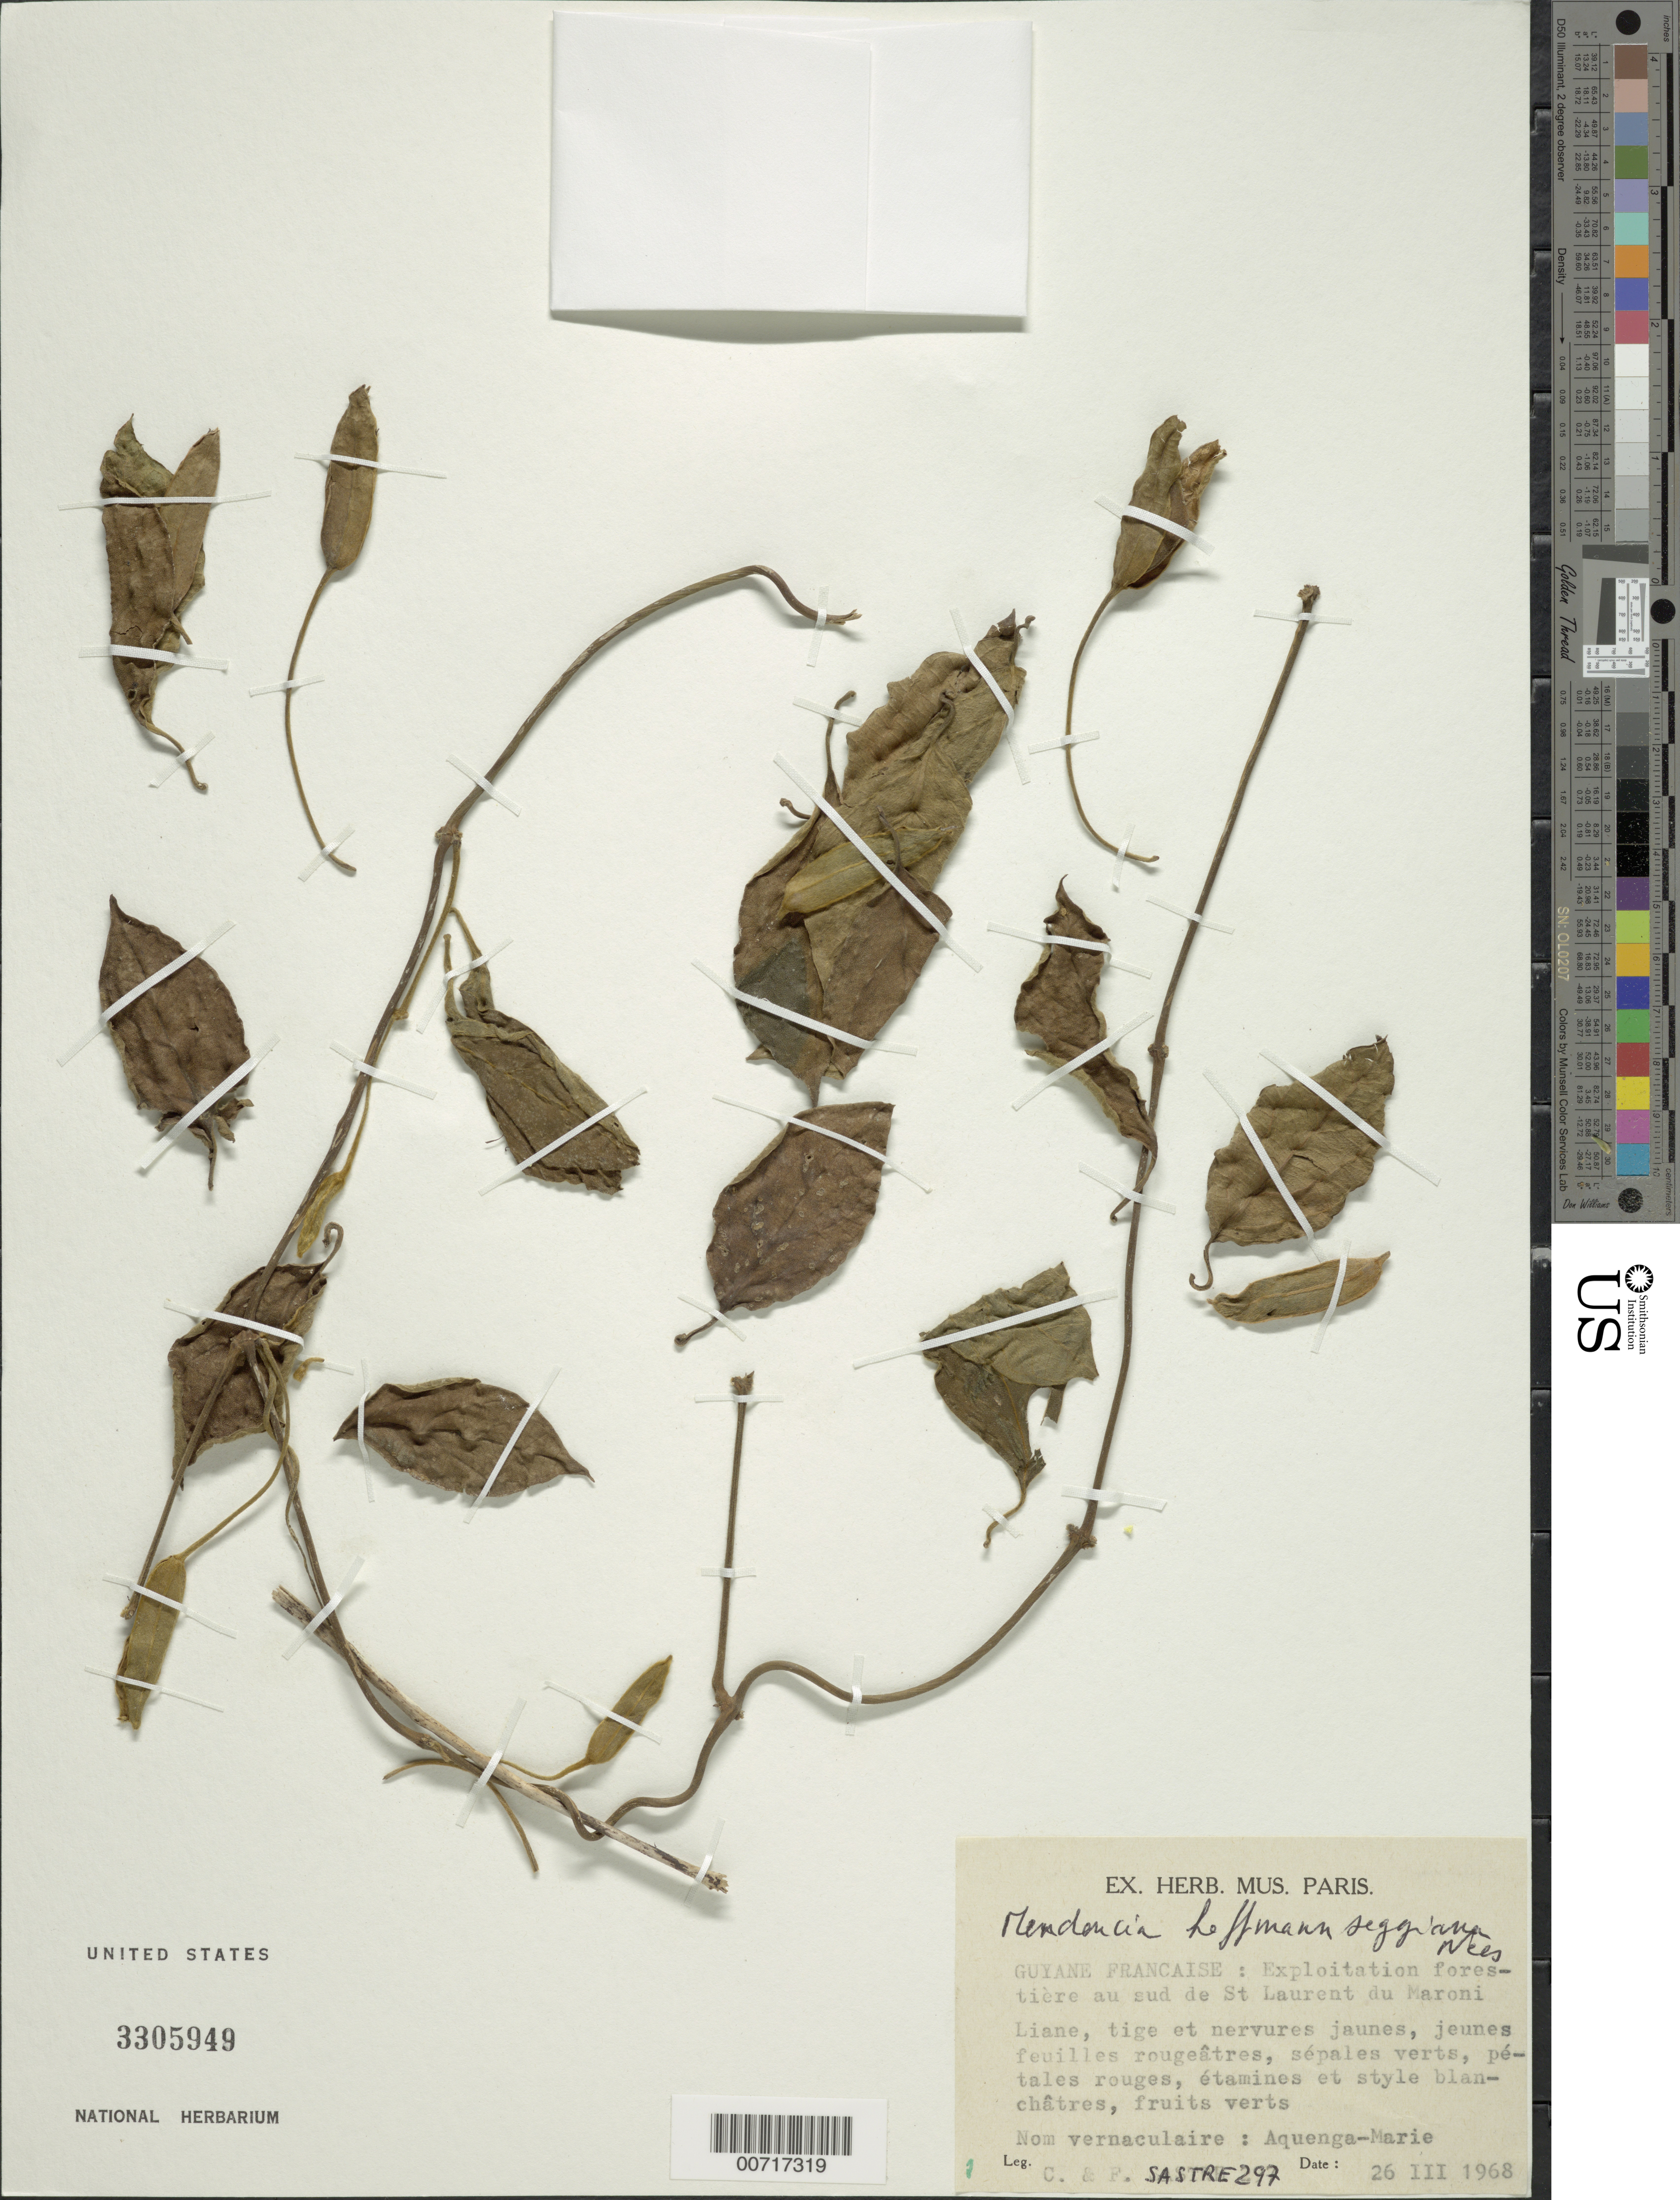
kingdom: Plantae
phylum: Tracheophyta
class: Magnoliopsida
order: Lamiales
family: Acanthaceae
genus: Mendoncia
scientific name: Mendoncia hoffmannseggiana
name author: Nees in DC.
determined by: Sastre, C. H. L.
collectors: C. H. L. Sastre & F. Sastre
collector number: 297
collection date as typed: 26-Mar-68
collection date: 1968-03-26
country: French Guiana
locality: Carrefour Saint-Laurent-du-Maroni - Mana, Bassin du Maroni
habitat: Exploitation forestière au sud de St. Laurent du Maroni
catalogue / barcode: US 3305949